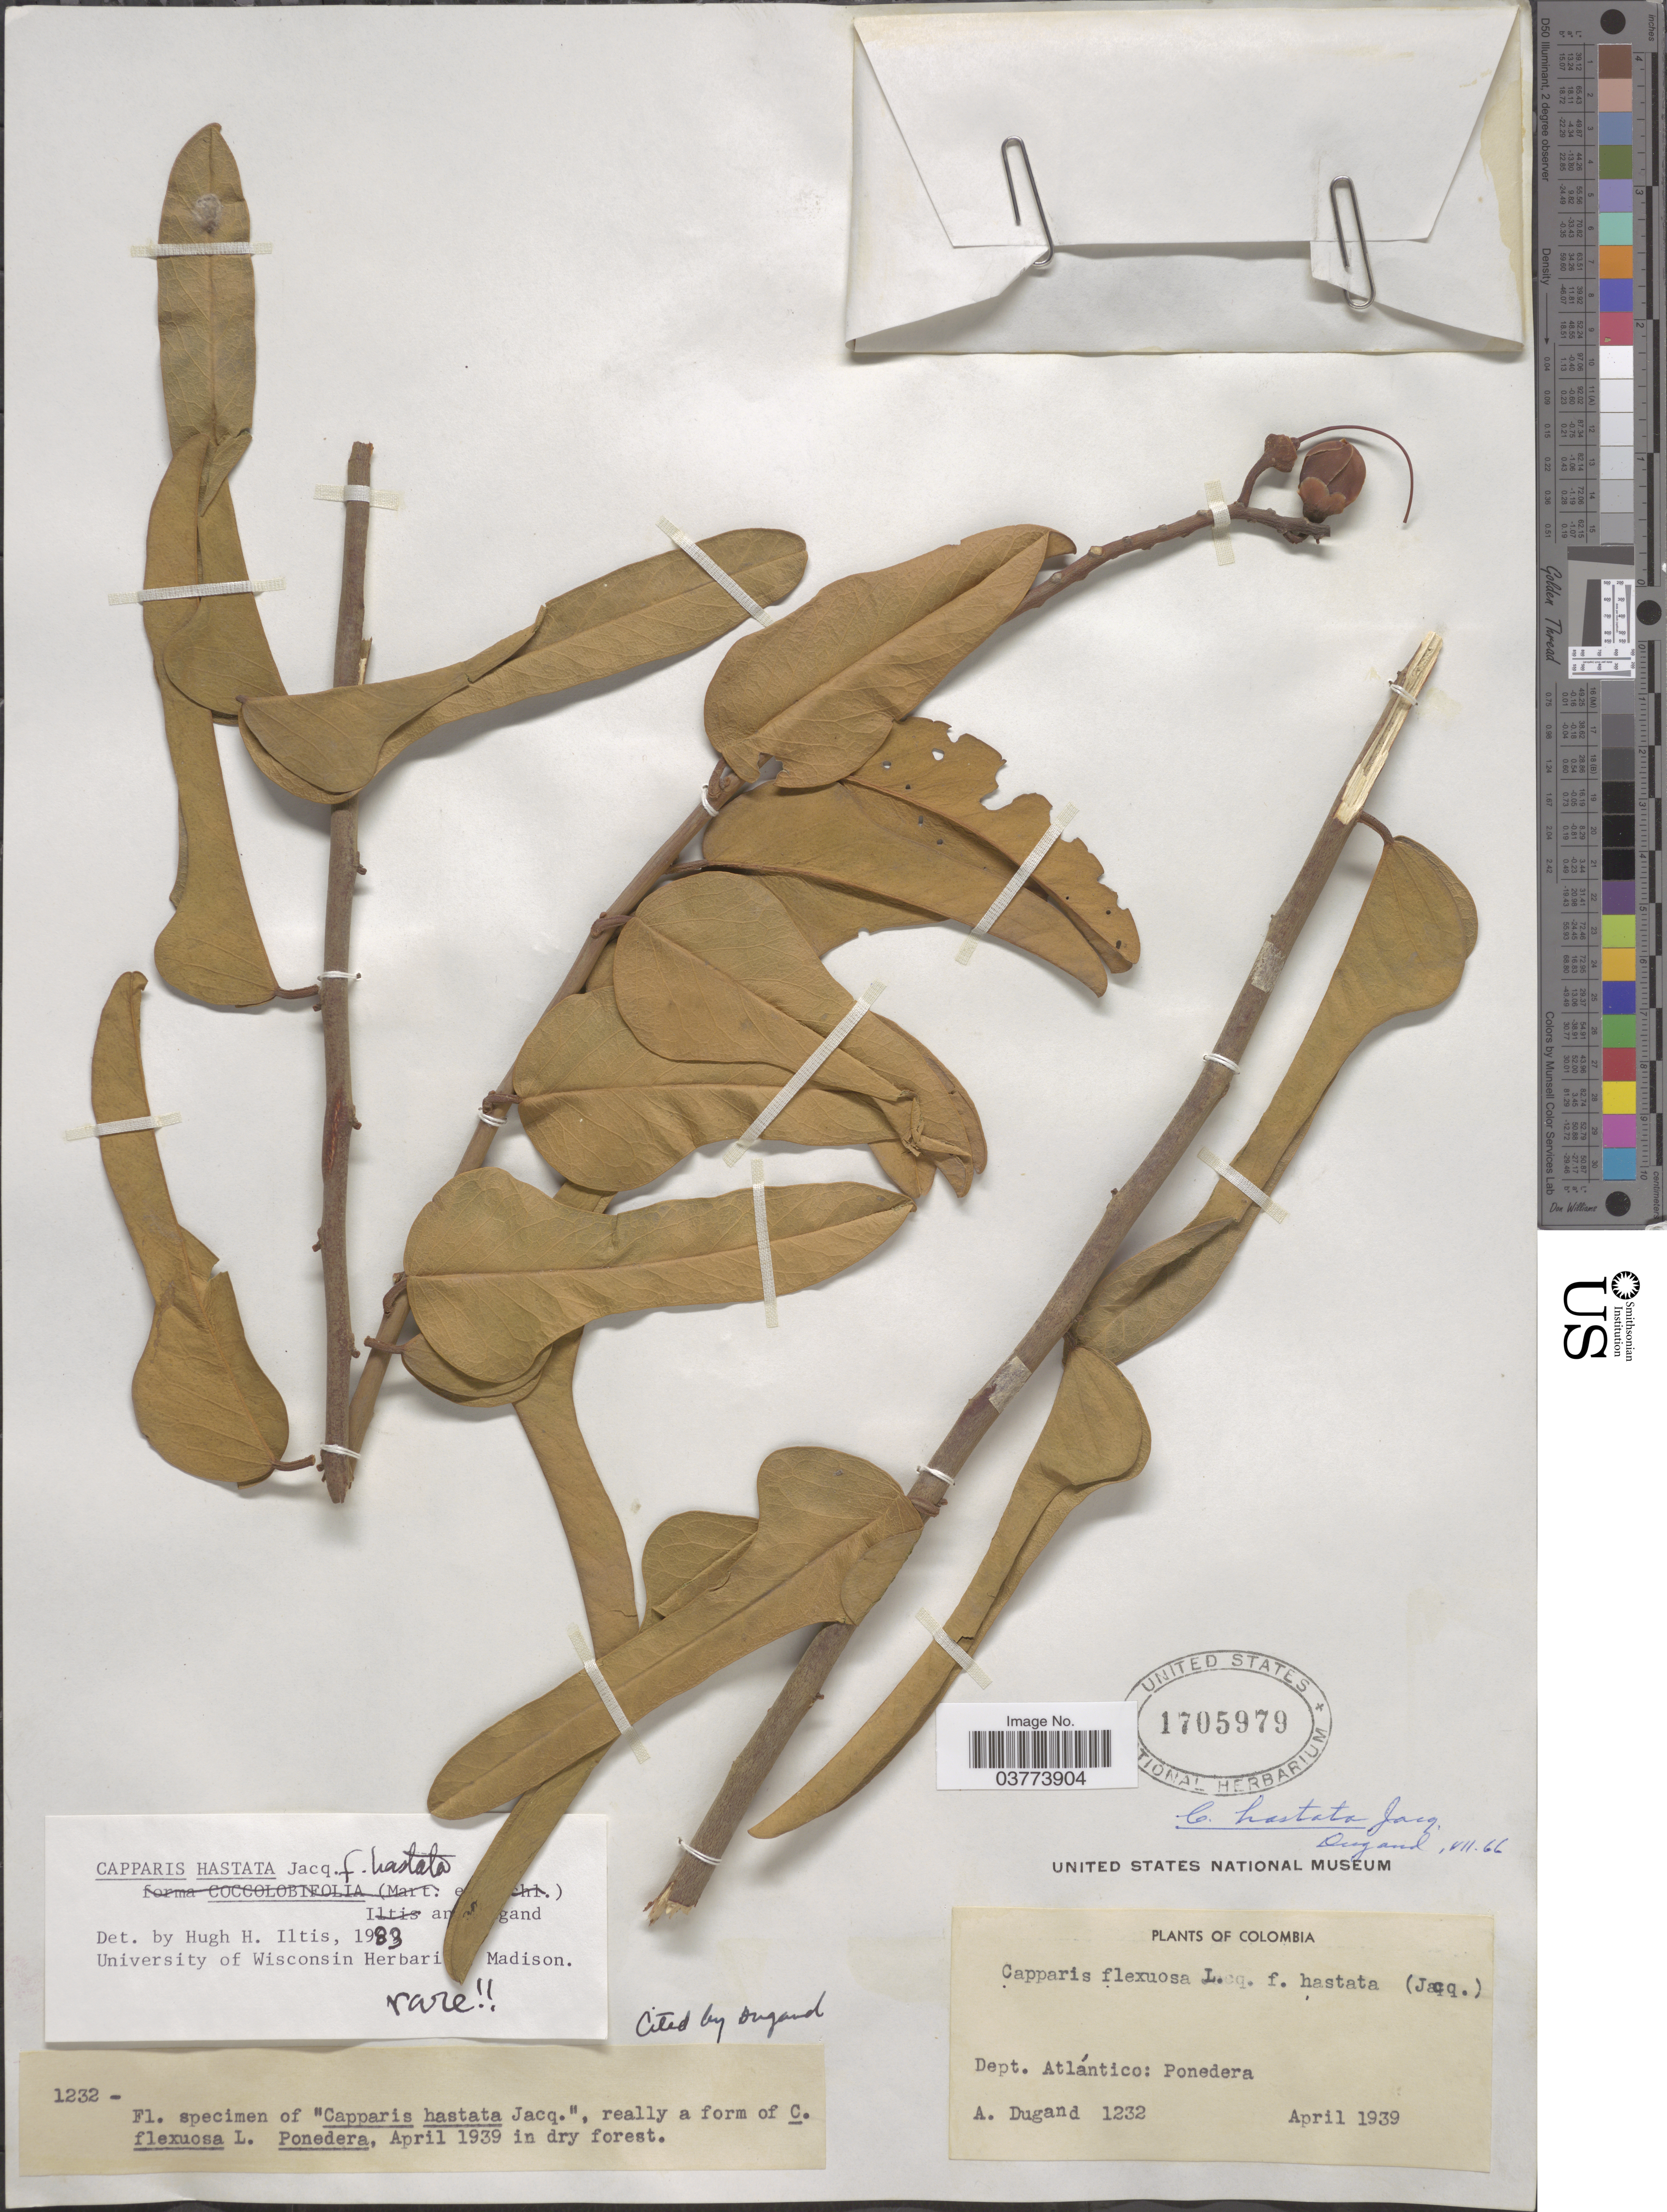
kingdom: Plantae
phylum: Tracheophyta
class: Magnoliopsida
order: Brassicales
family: Capparaceae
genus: Cynophalla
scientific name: Cynophalla hastata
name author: (Jacq.) J. Presl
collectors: A. Dugand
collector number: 1232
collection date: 1939-04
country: Colombia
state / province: Atlántico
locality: Dept. Atlántico: Ponedera. in dry forest.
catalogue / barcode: US 1705979